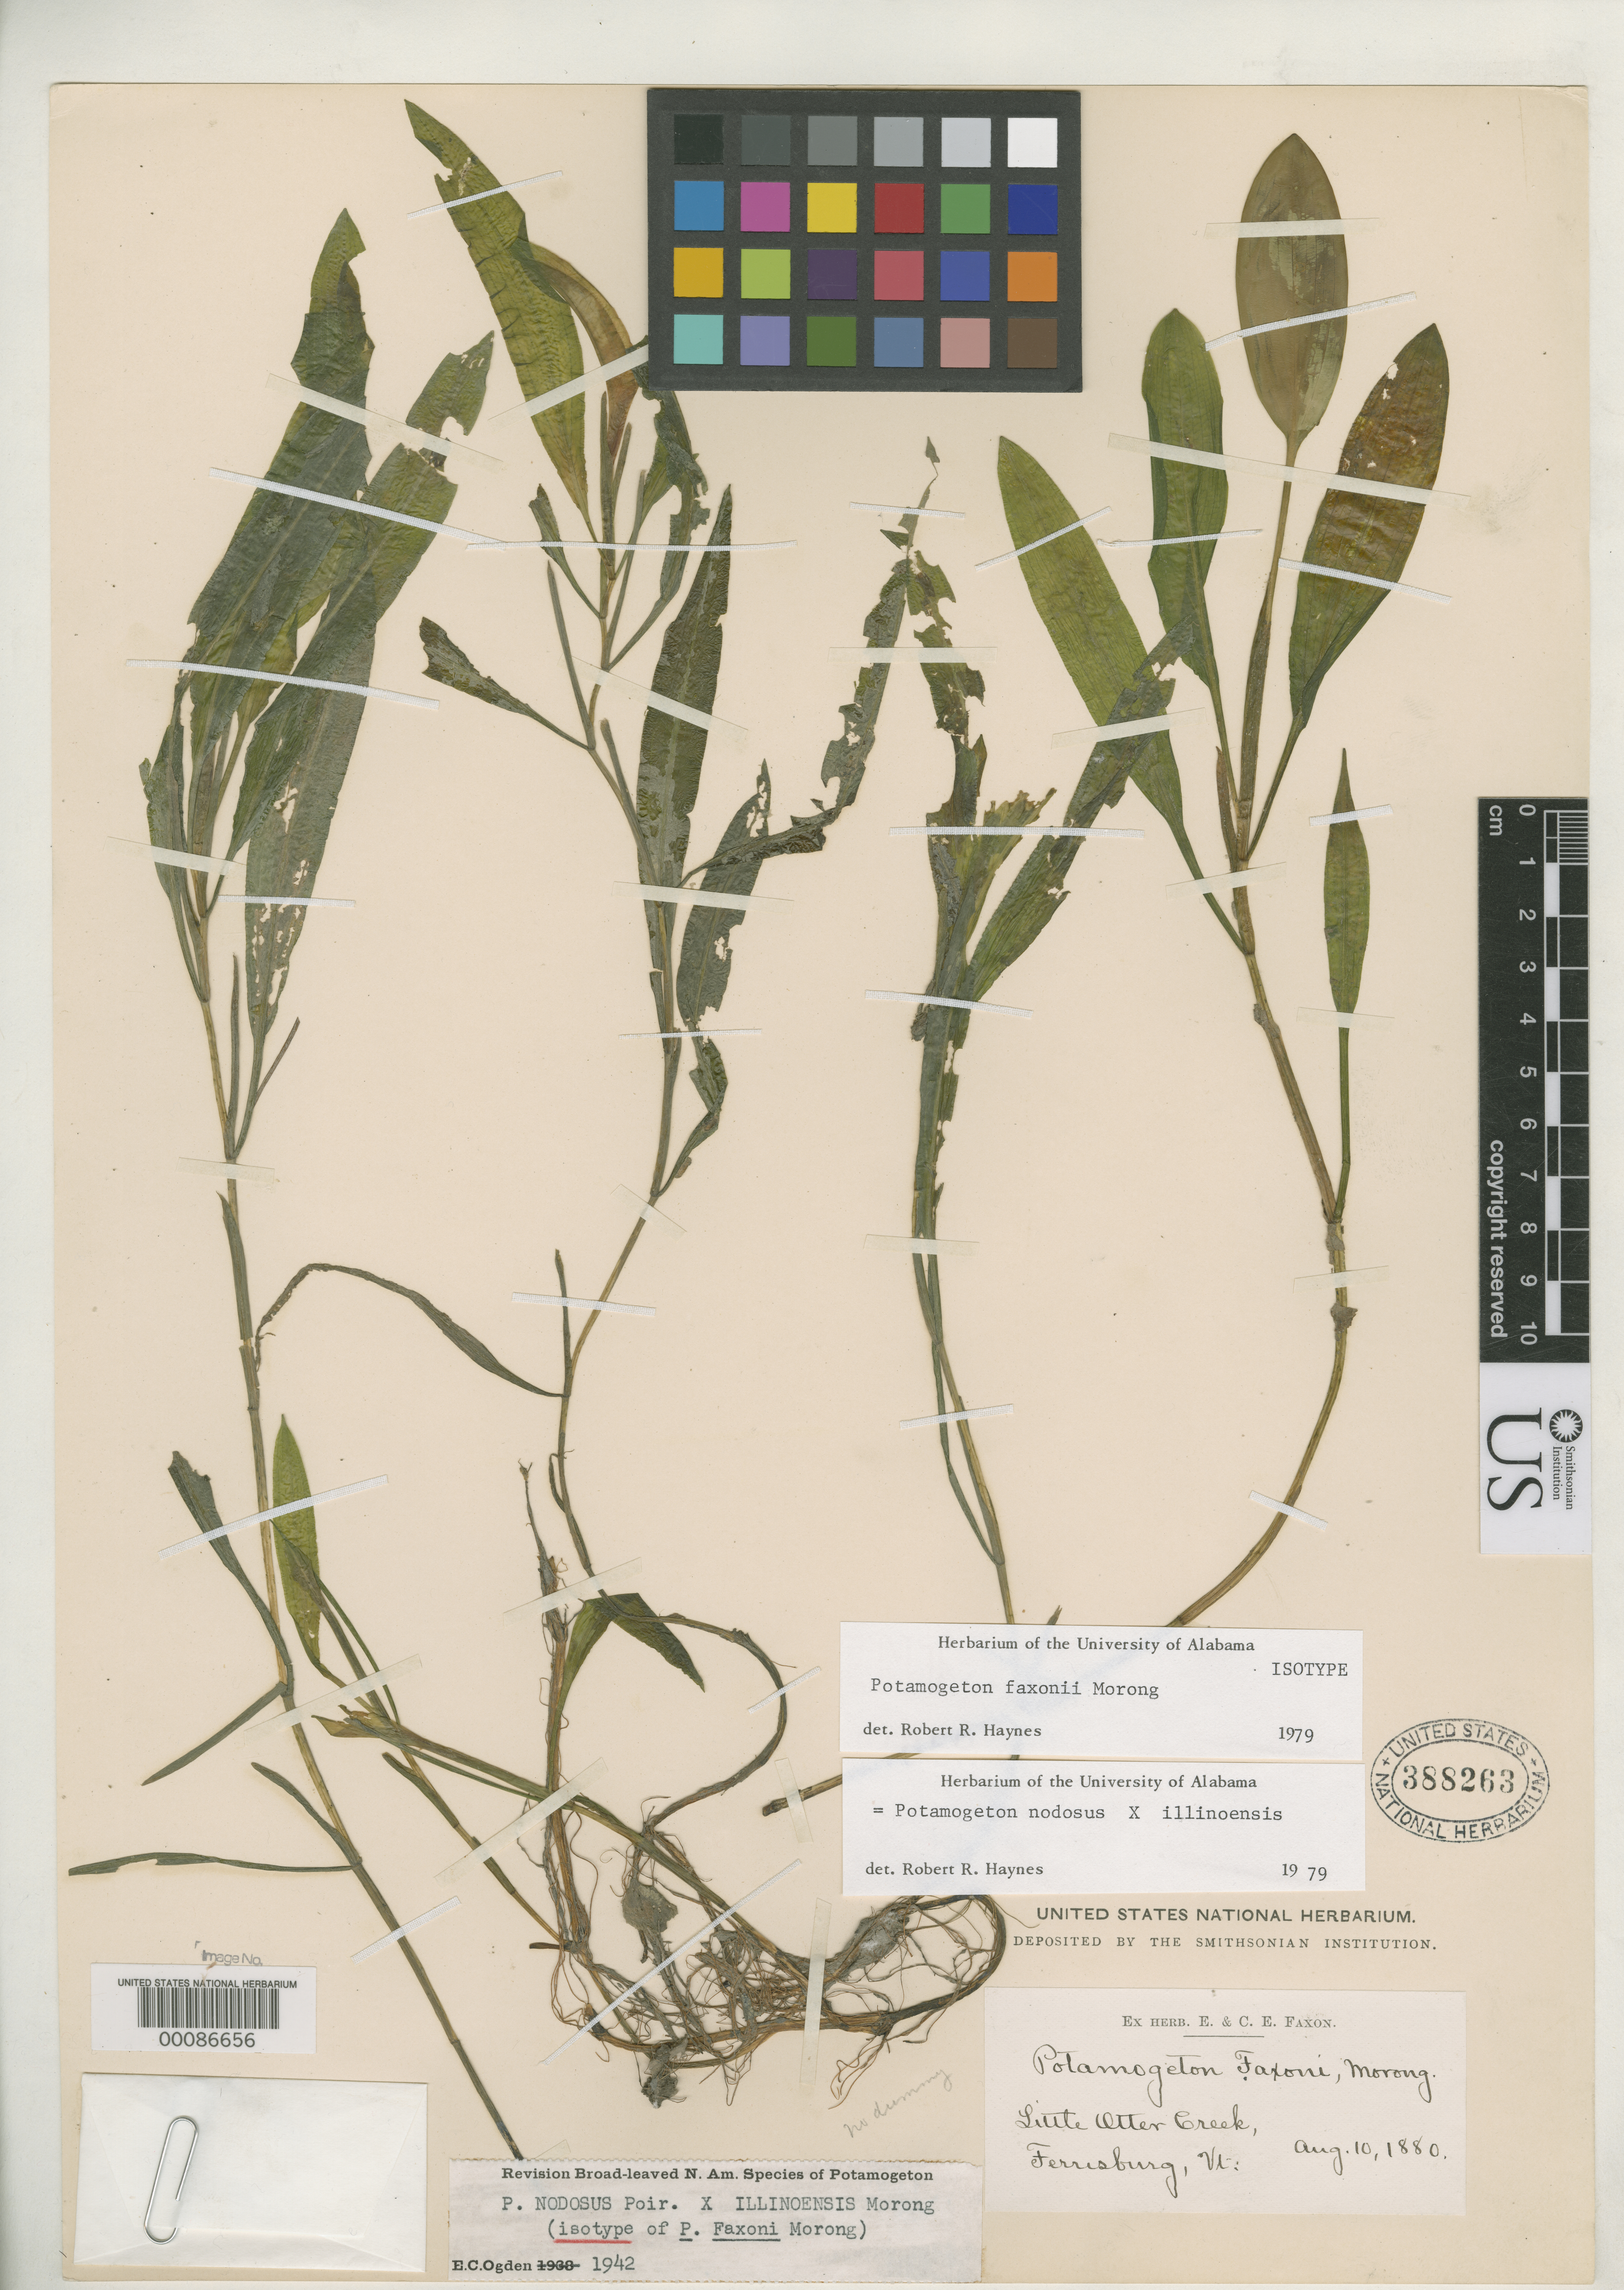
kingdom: Plantae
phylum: Tracheophyta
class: Liliopsida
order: Alismatales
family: Potamogetonaceae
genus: Potamogeton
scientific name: Potamogeton faxonii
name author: Morong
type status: Isosyntype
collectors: E. Faxon & C. Faxon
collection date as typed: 10 Aug 1880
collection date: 1880-08-10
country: United States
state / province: Vermont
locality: Little Otter Creek.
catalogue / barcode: US 388263